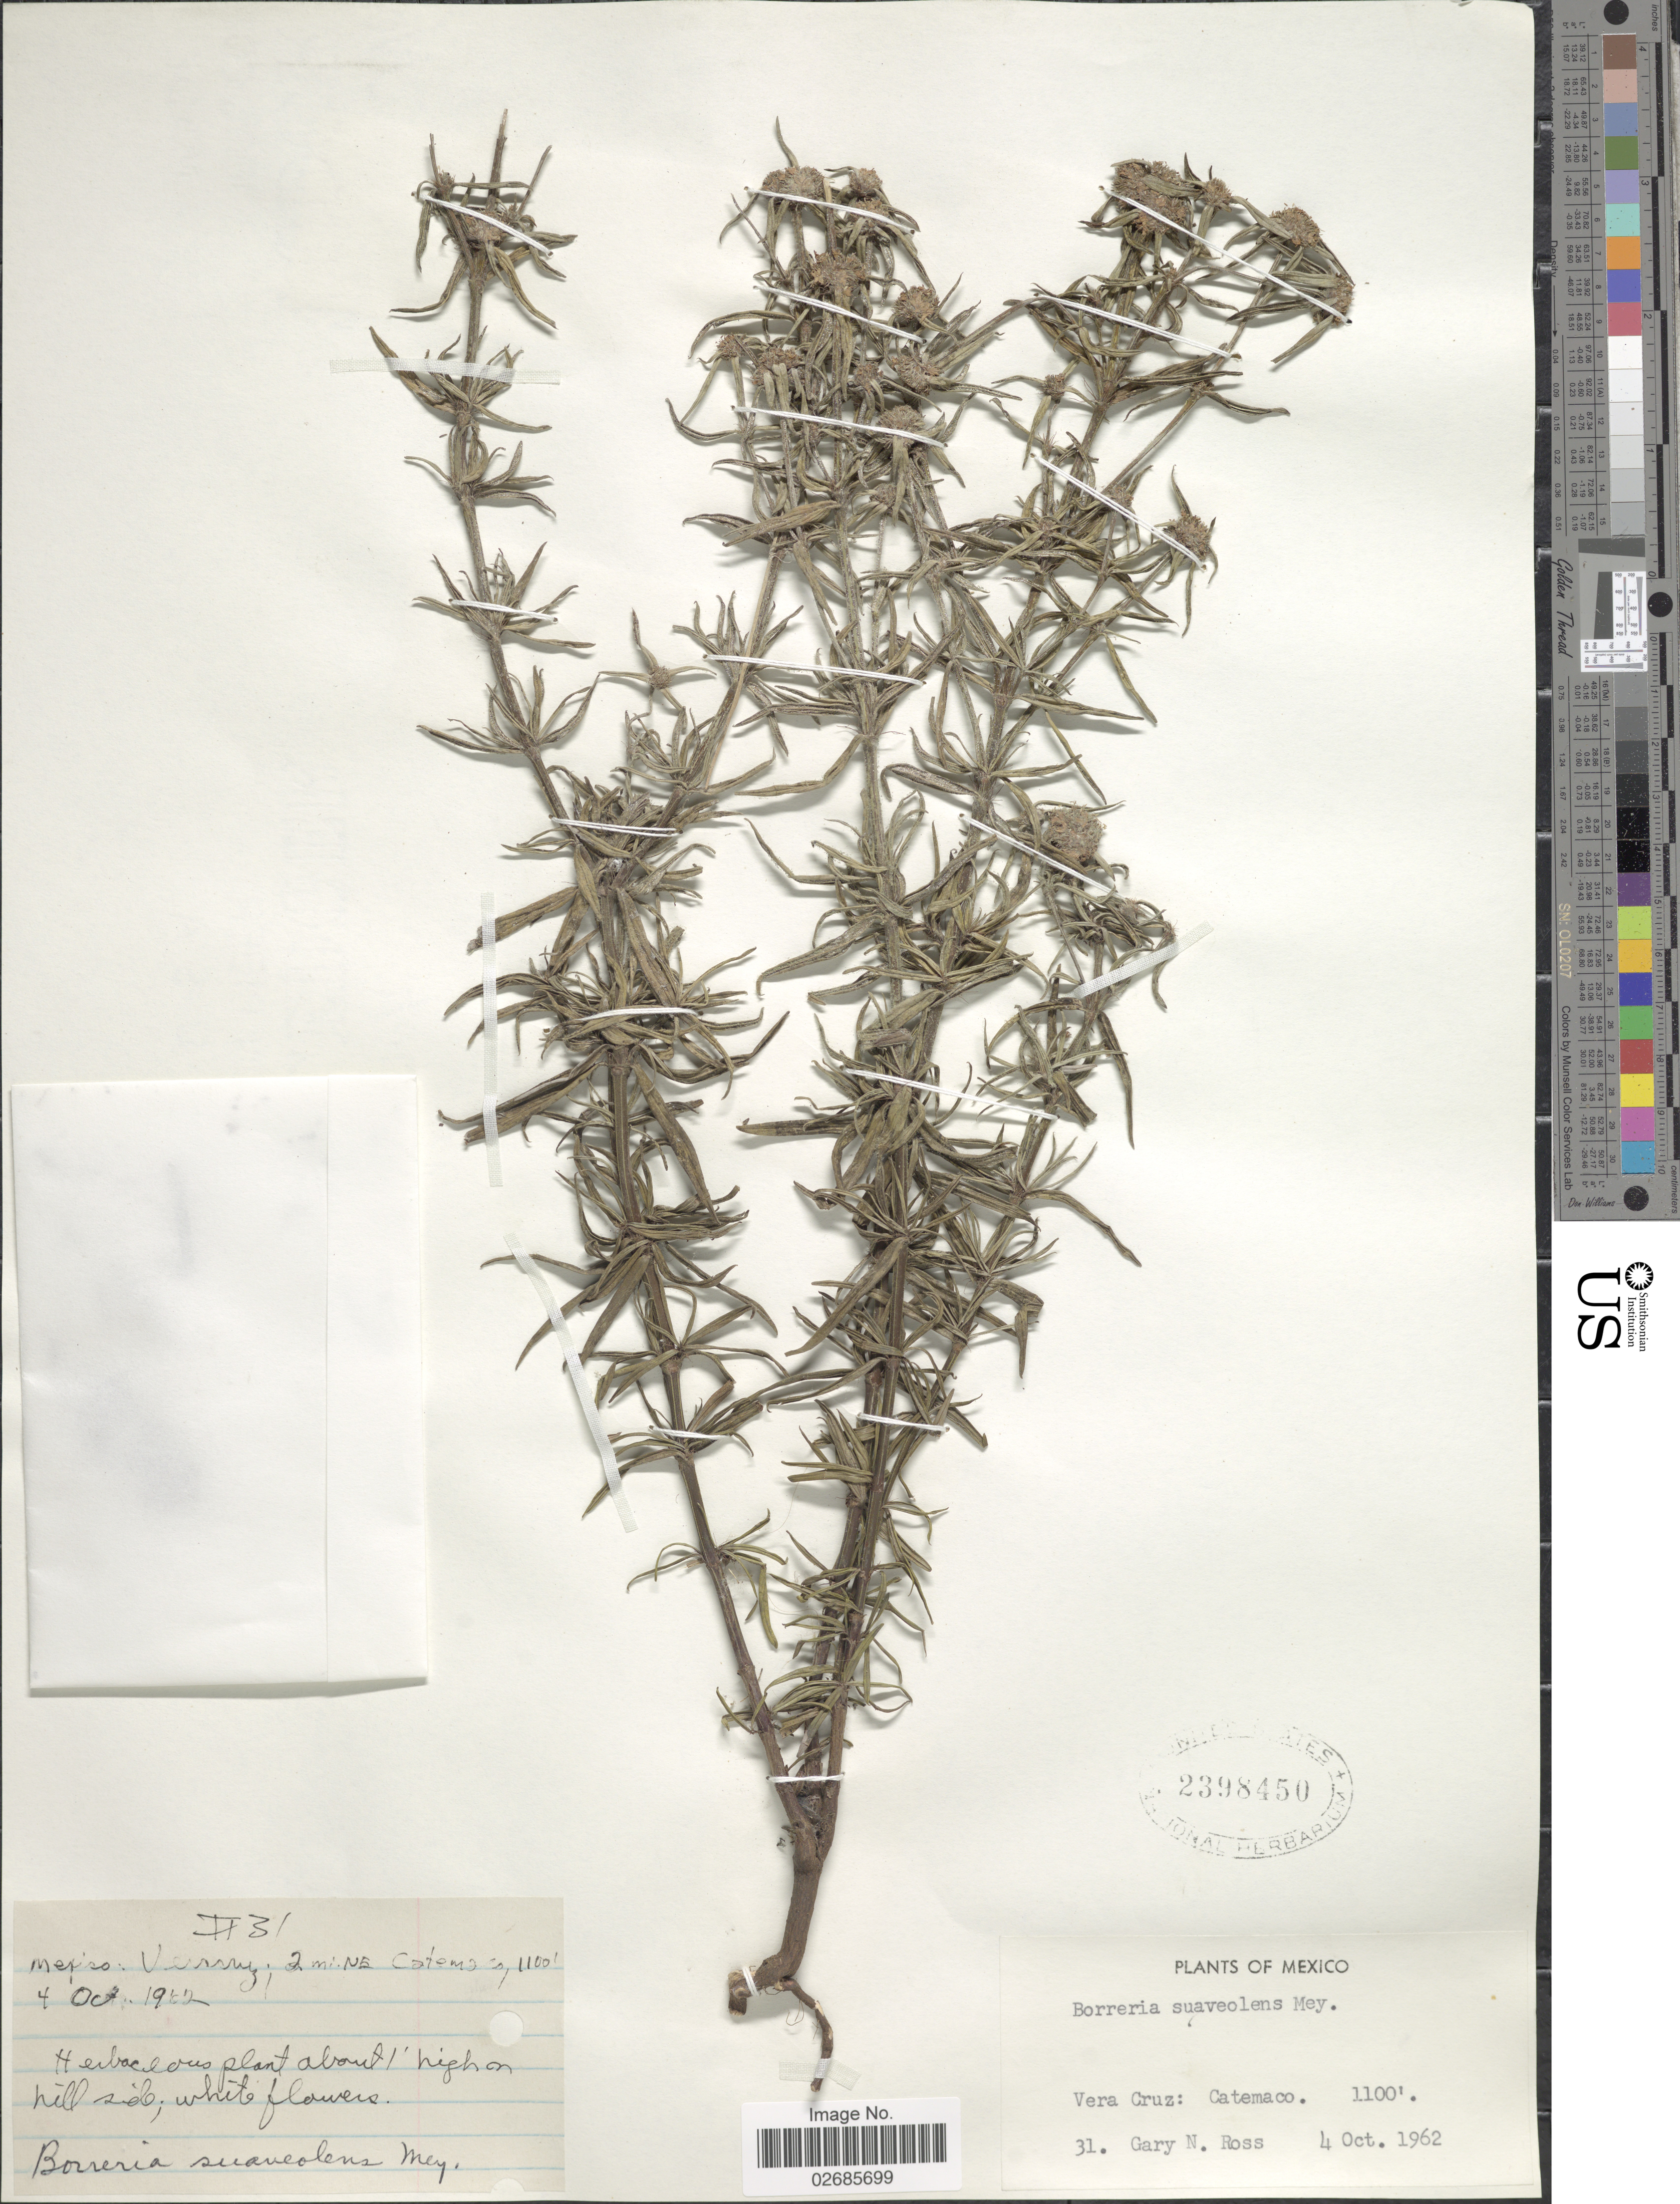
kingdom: Plantae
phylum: Tracheophyta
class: Magnoliopsida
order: Gentianales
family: Rubiaceae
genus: Borreria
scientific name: Borreria suaveolens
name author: G. Mey.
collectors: G. N. Ross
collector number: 31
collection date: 1962-10-04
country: Mexico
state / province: Veracruz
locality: Veracruz: Catemaco; 2 mi NE Catemaco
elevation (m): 335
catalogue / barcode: US 2398450